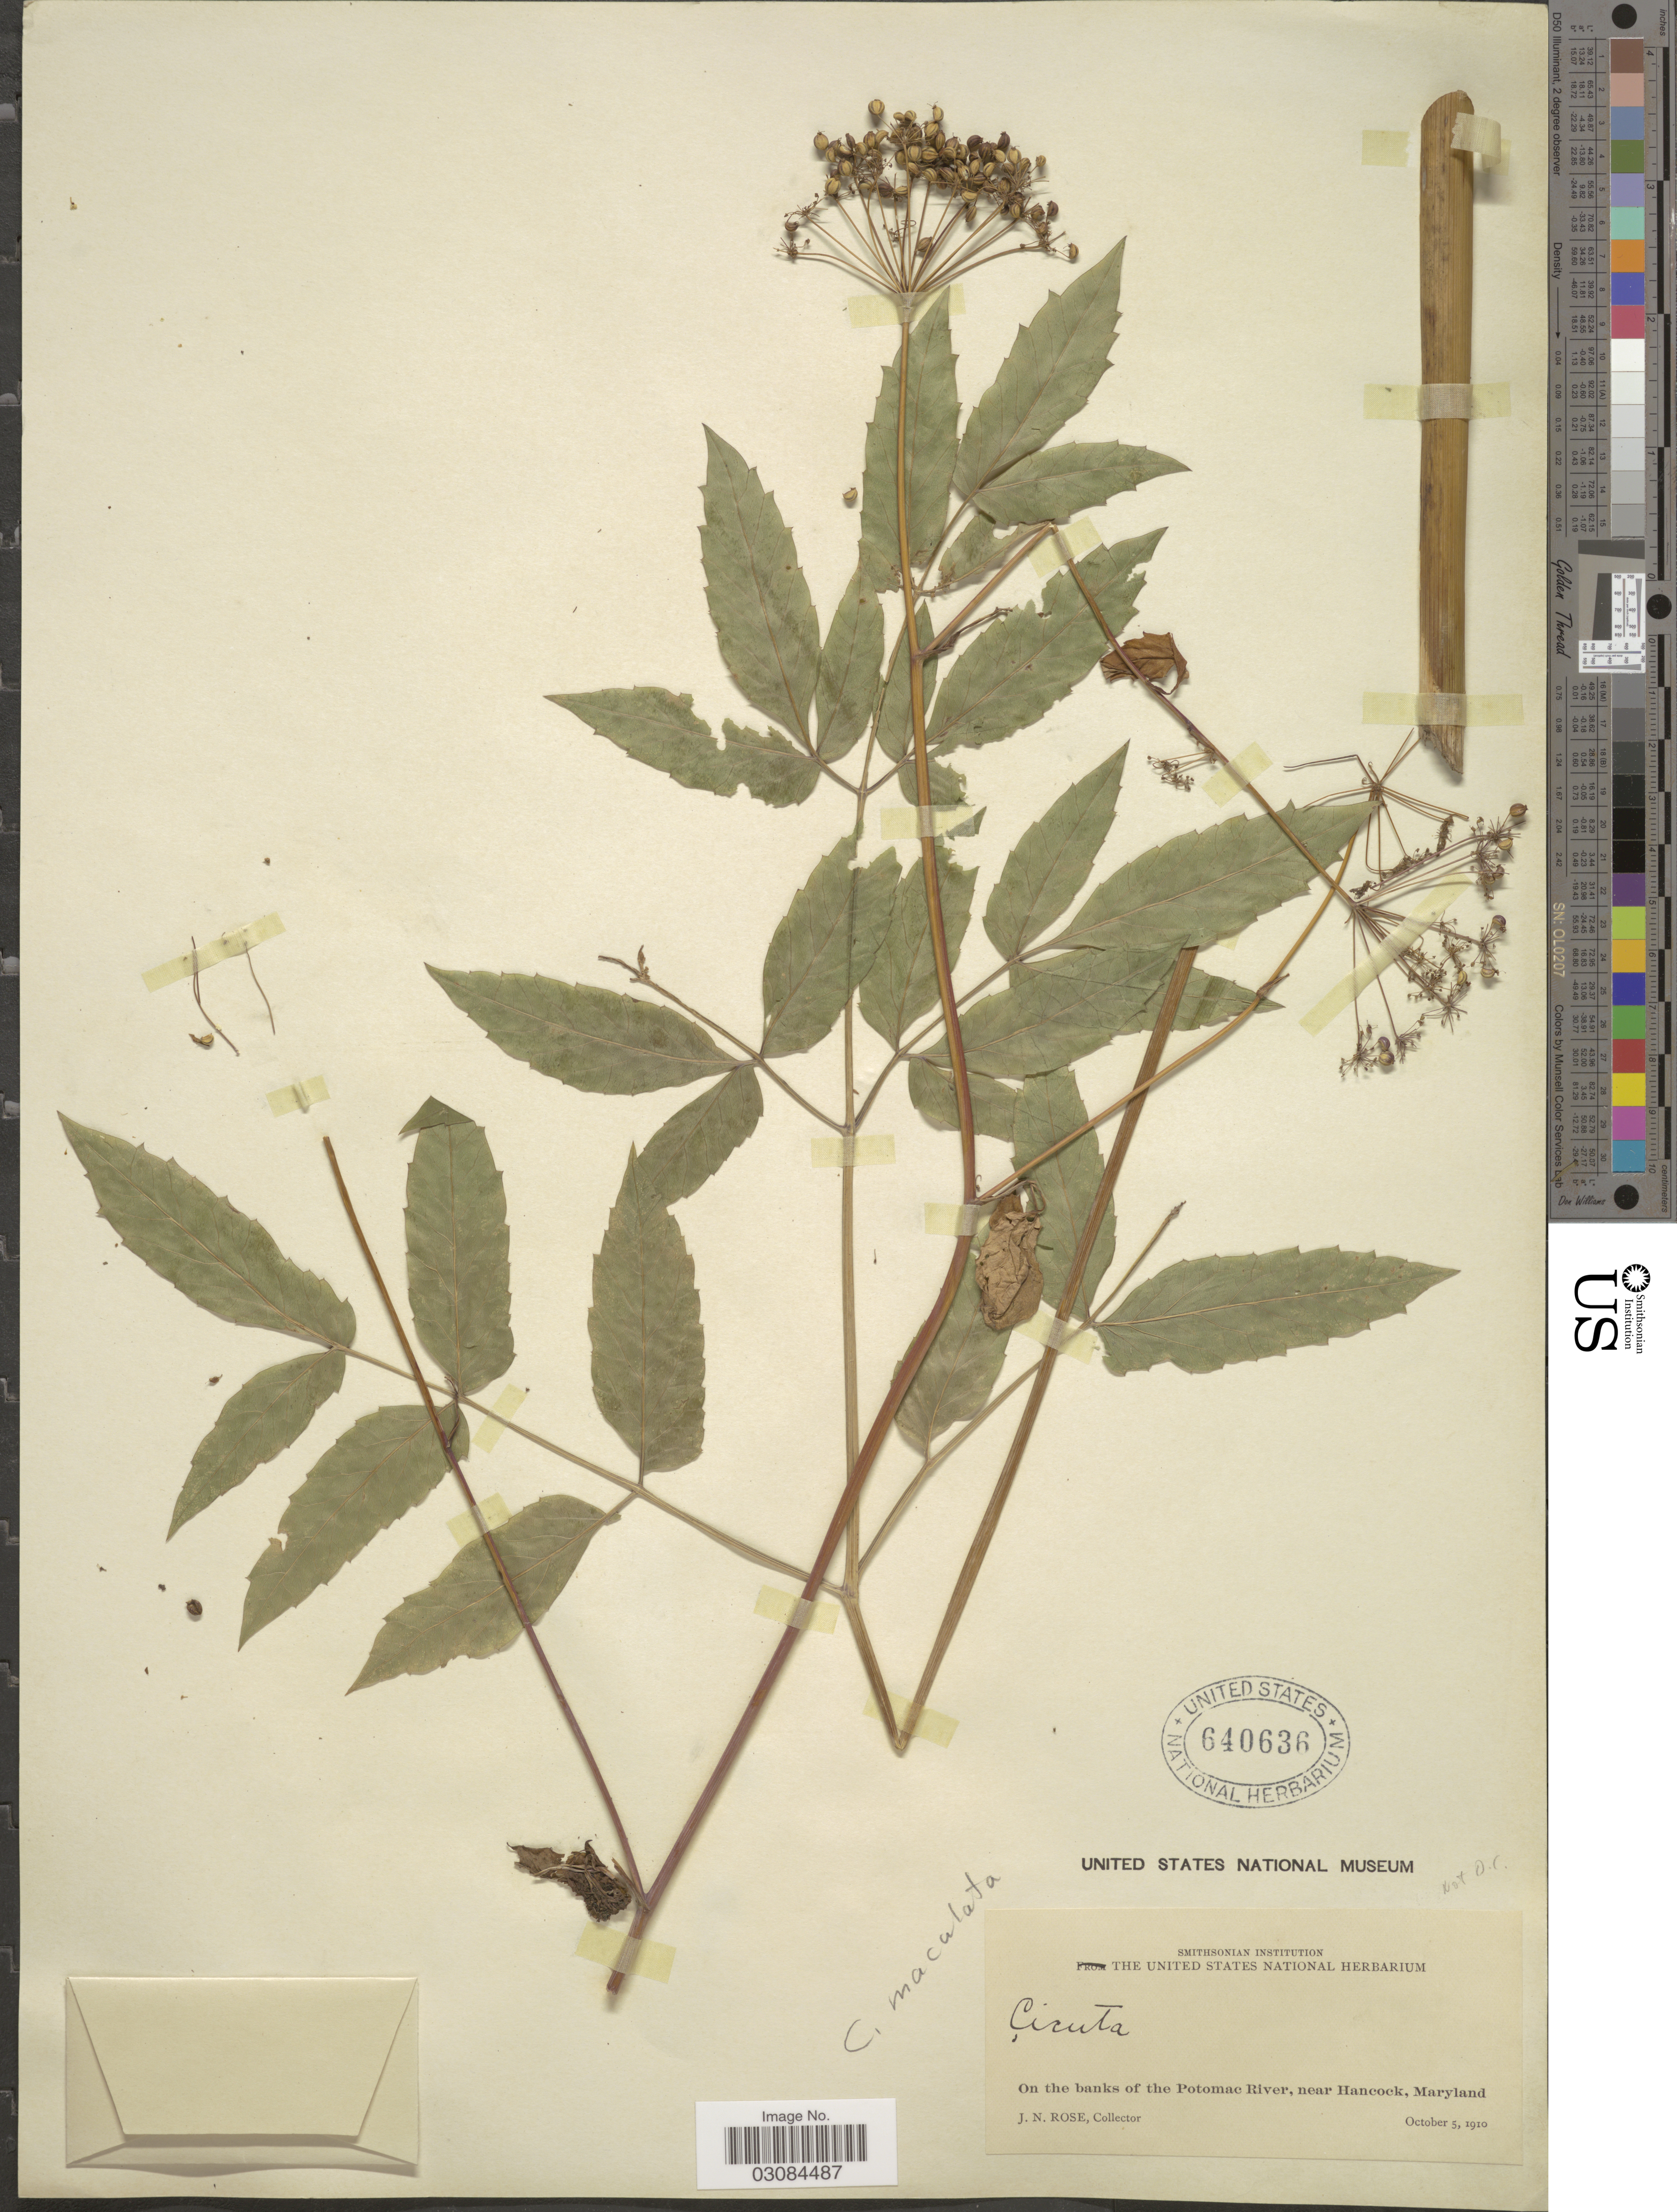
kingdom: Plantae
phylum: Tracheophyta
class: Magnoliopsida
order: Apiales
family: Apiaceae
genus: Cicuta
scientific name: Cicuta maculata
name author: L.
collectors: J. N. Rose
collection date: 1910-10-05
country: United States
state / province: Maryland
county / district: Washington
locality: On the banks of the Potomac River, near Hancock.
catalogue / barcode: US 640636